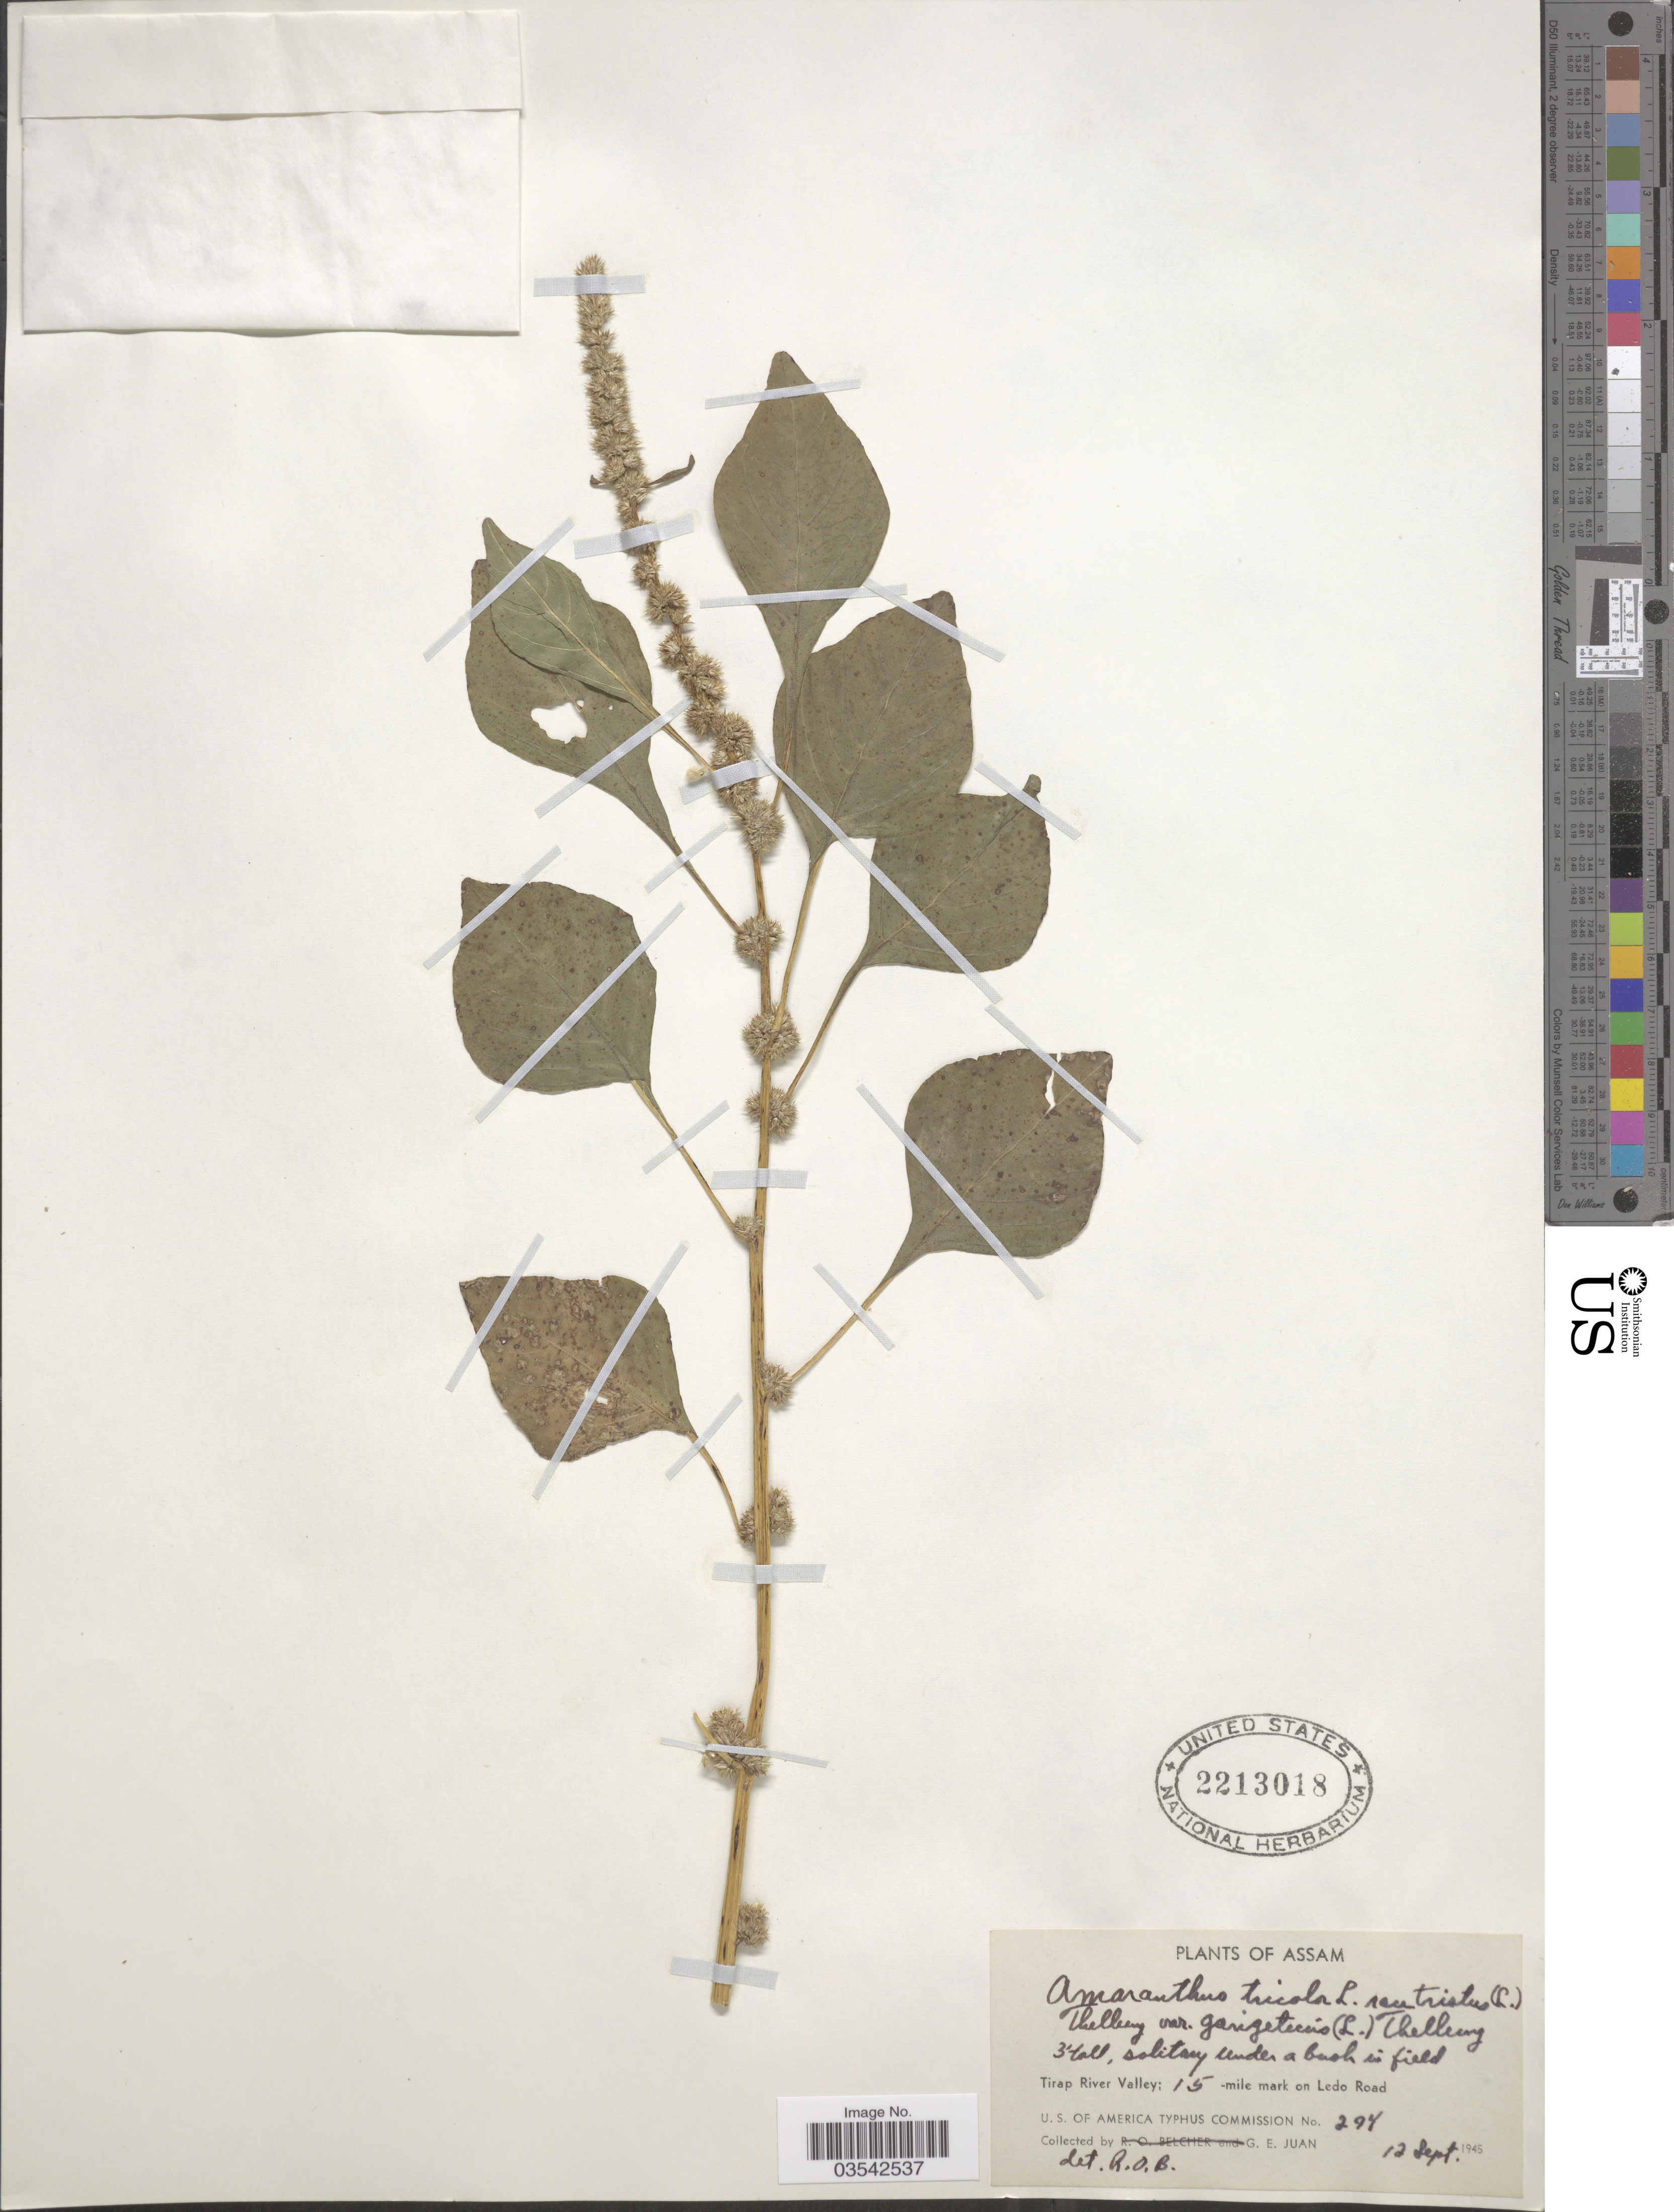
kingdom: Plantae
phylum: Tracheophyta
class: Magnoliopsida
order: Caryophyllales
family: Amaranthaceae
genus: Amaranthus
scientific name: Amaranthus tricolor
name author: L.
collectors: G. Juan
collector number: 294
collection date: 1945-09-12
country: India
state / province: Assam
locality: Tirap River Valley; 15-mile mark on Ledo Road.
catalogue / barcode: US 2213018